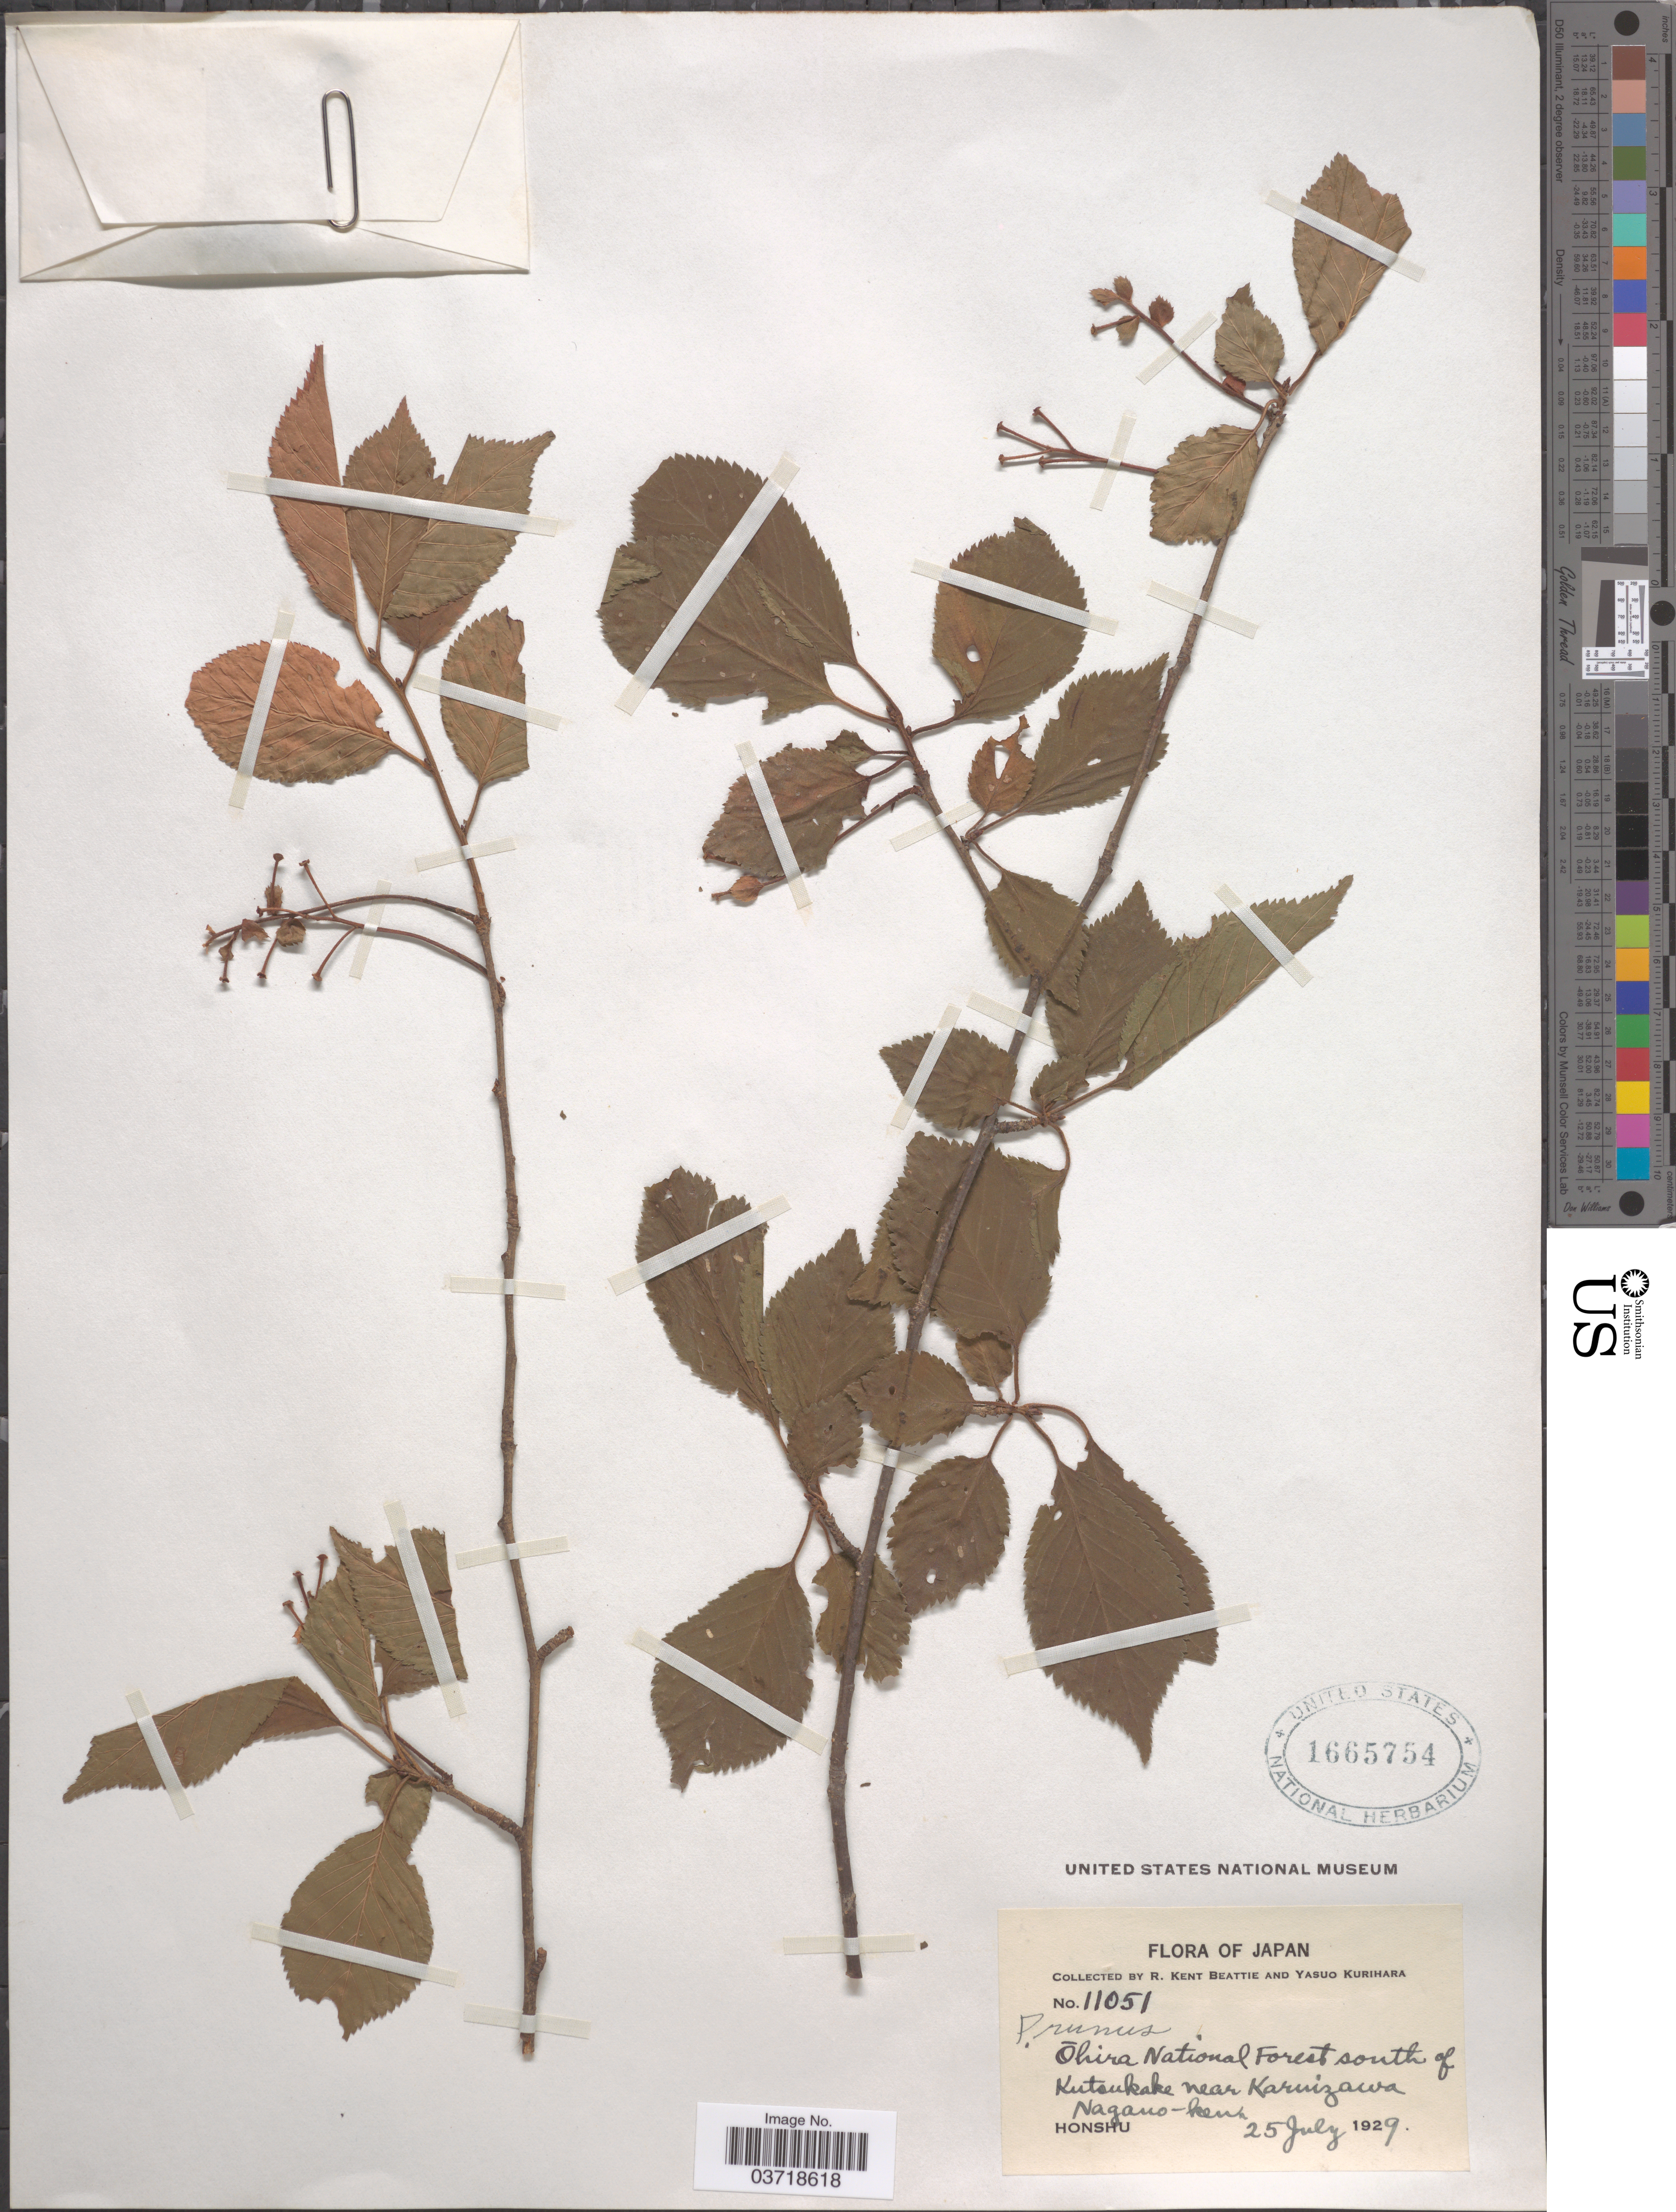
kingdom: Plantae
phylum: Tracheophyta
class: Magnoliopsida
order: Rosales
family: Rosaceae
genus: Prunus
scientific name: Prunus sp.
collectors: R. K. Beattie & Y. Kurihara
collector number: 11051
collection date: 1929-07-25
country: Japan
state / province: Nagano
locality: Ōhira National Forest south of Kutsukake near Karnizawa. Nagano-ken. Honshu.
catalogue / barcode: US 1665754